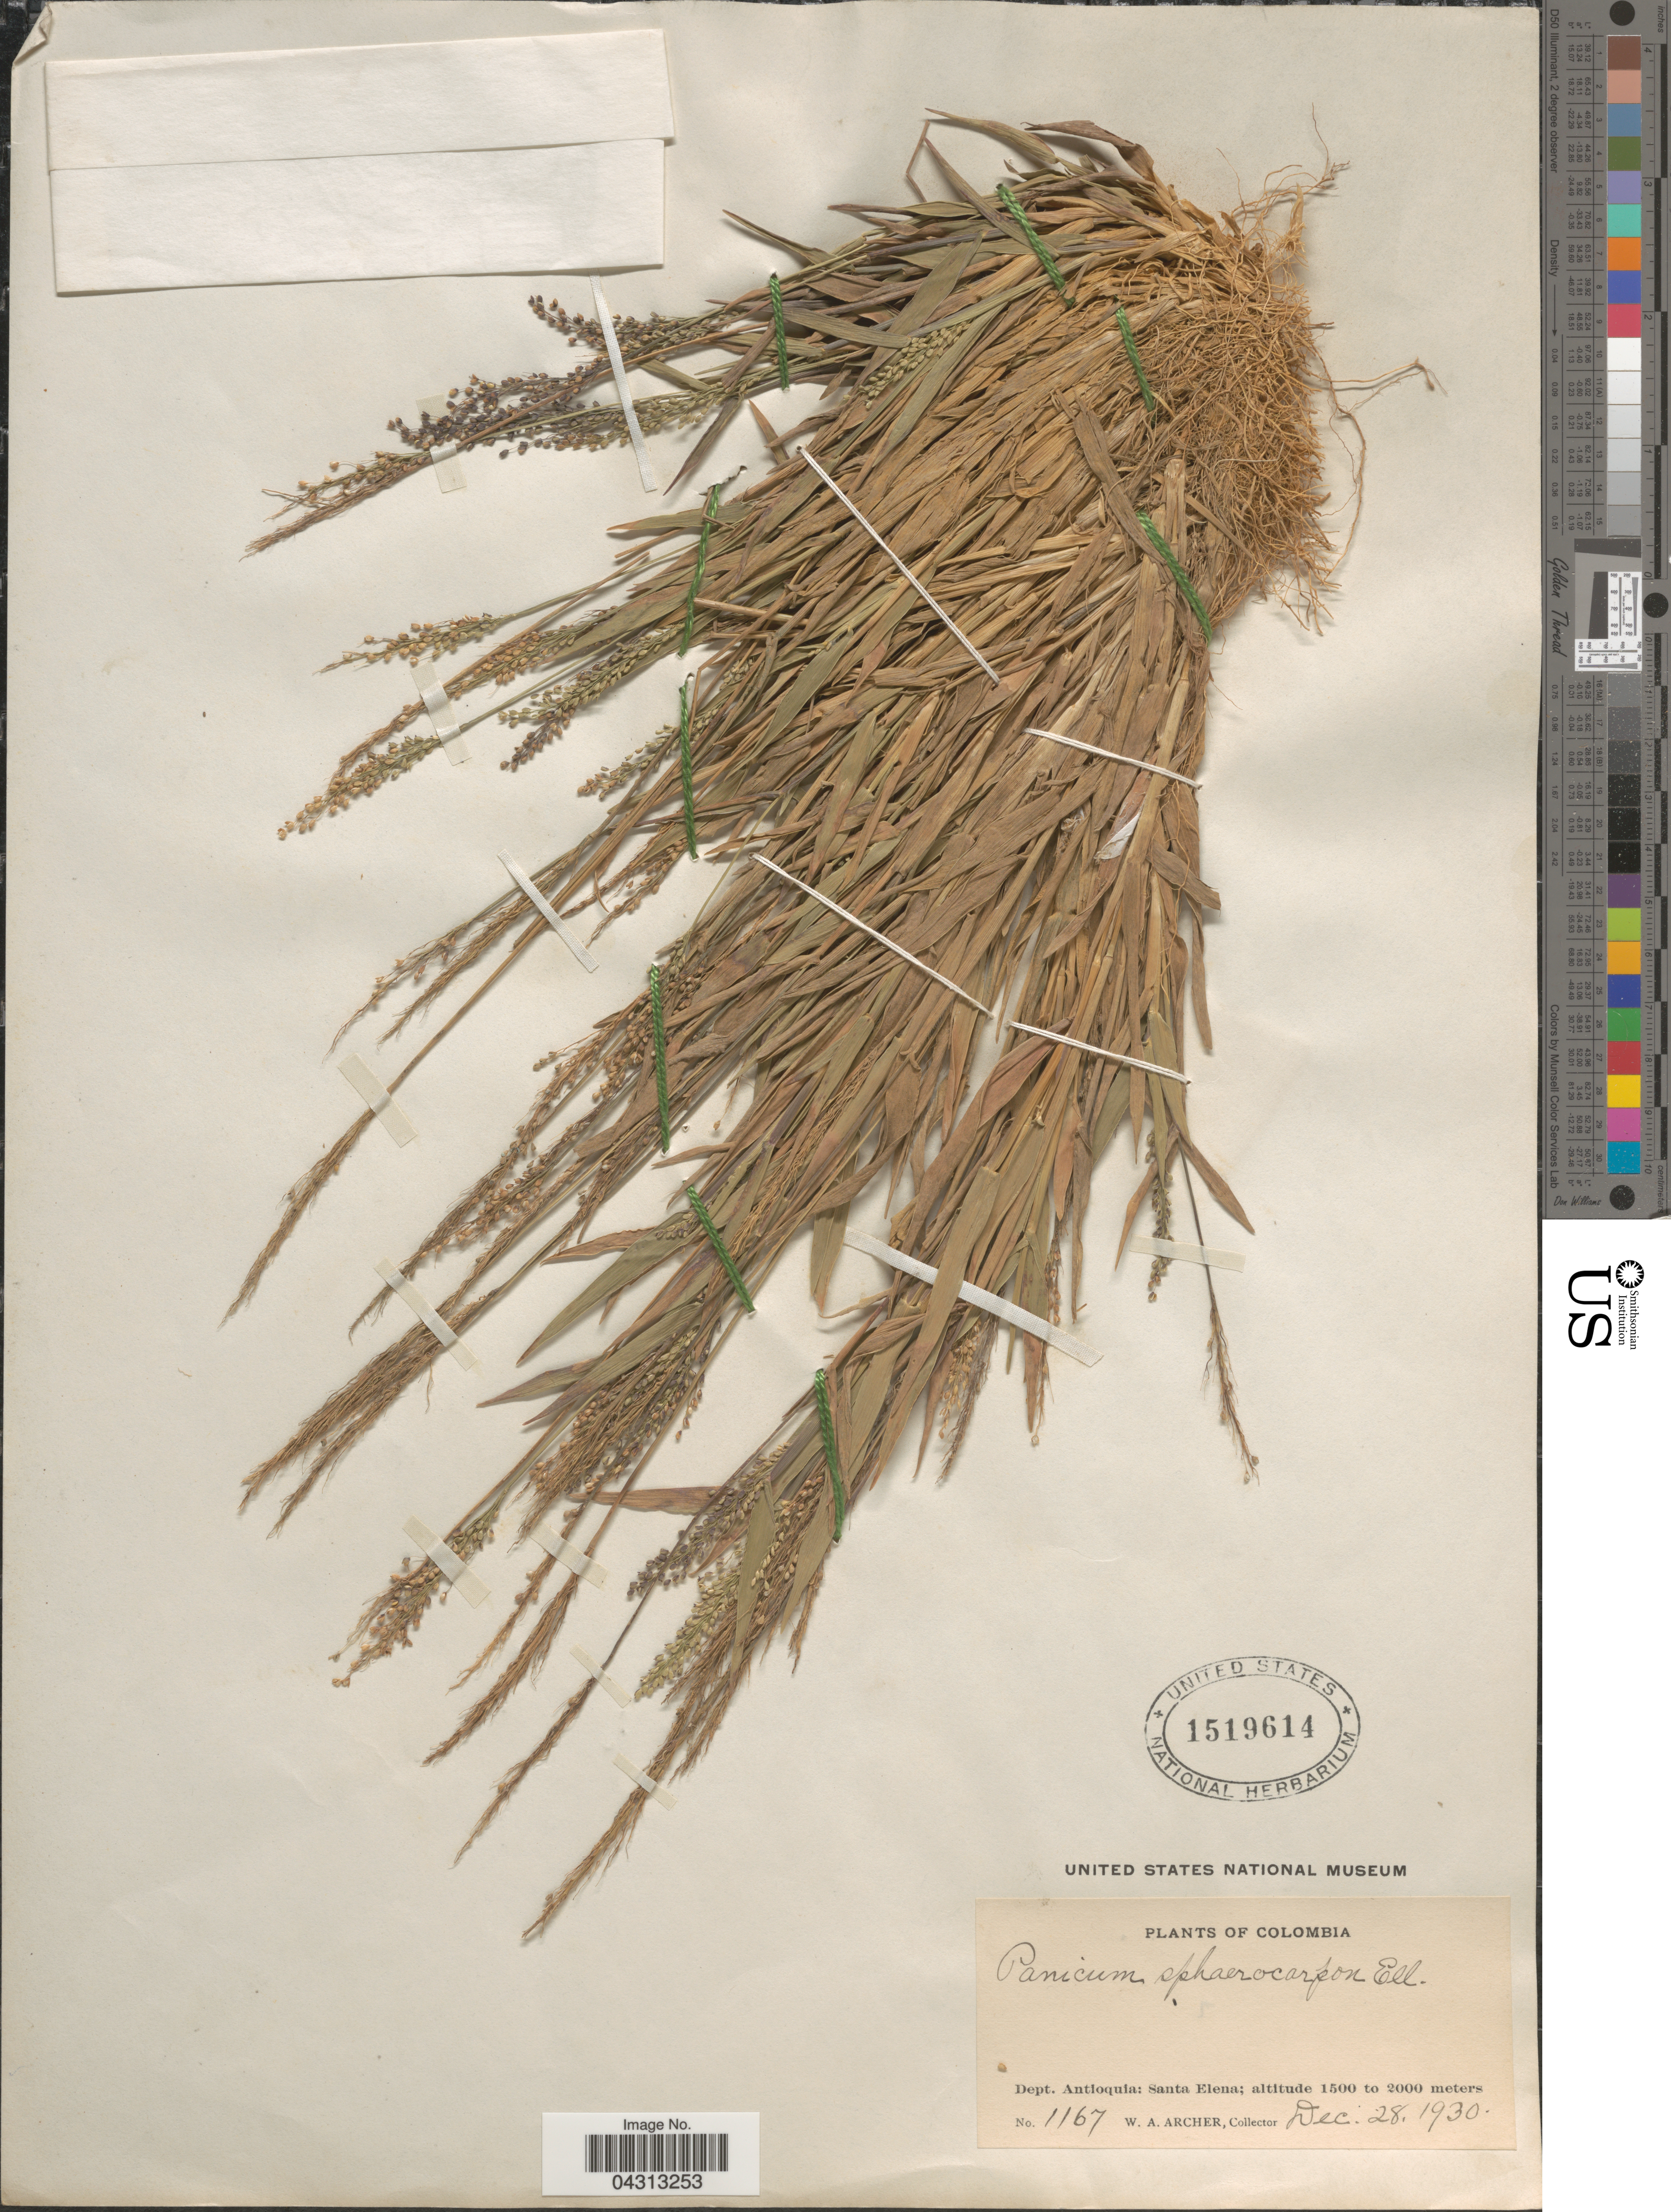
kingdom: Plantae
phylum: Tracheophyta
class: Liliopsida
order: Poales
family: Poaceae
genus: Dichanthelium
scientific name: Dichanthelium sphaerocarpon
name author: (Elliott) Gould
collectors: W. Archer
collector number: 1167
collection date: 1930-12-28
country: Colombia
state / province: Antioquia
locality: Dept. Antioquia: Santa Elena.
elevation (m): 1500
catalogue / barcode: US 1519614